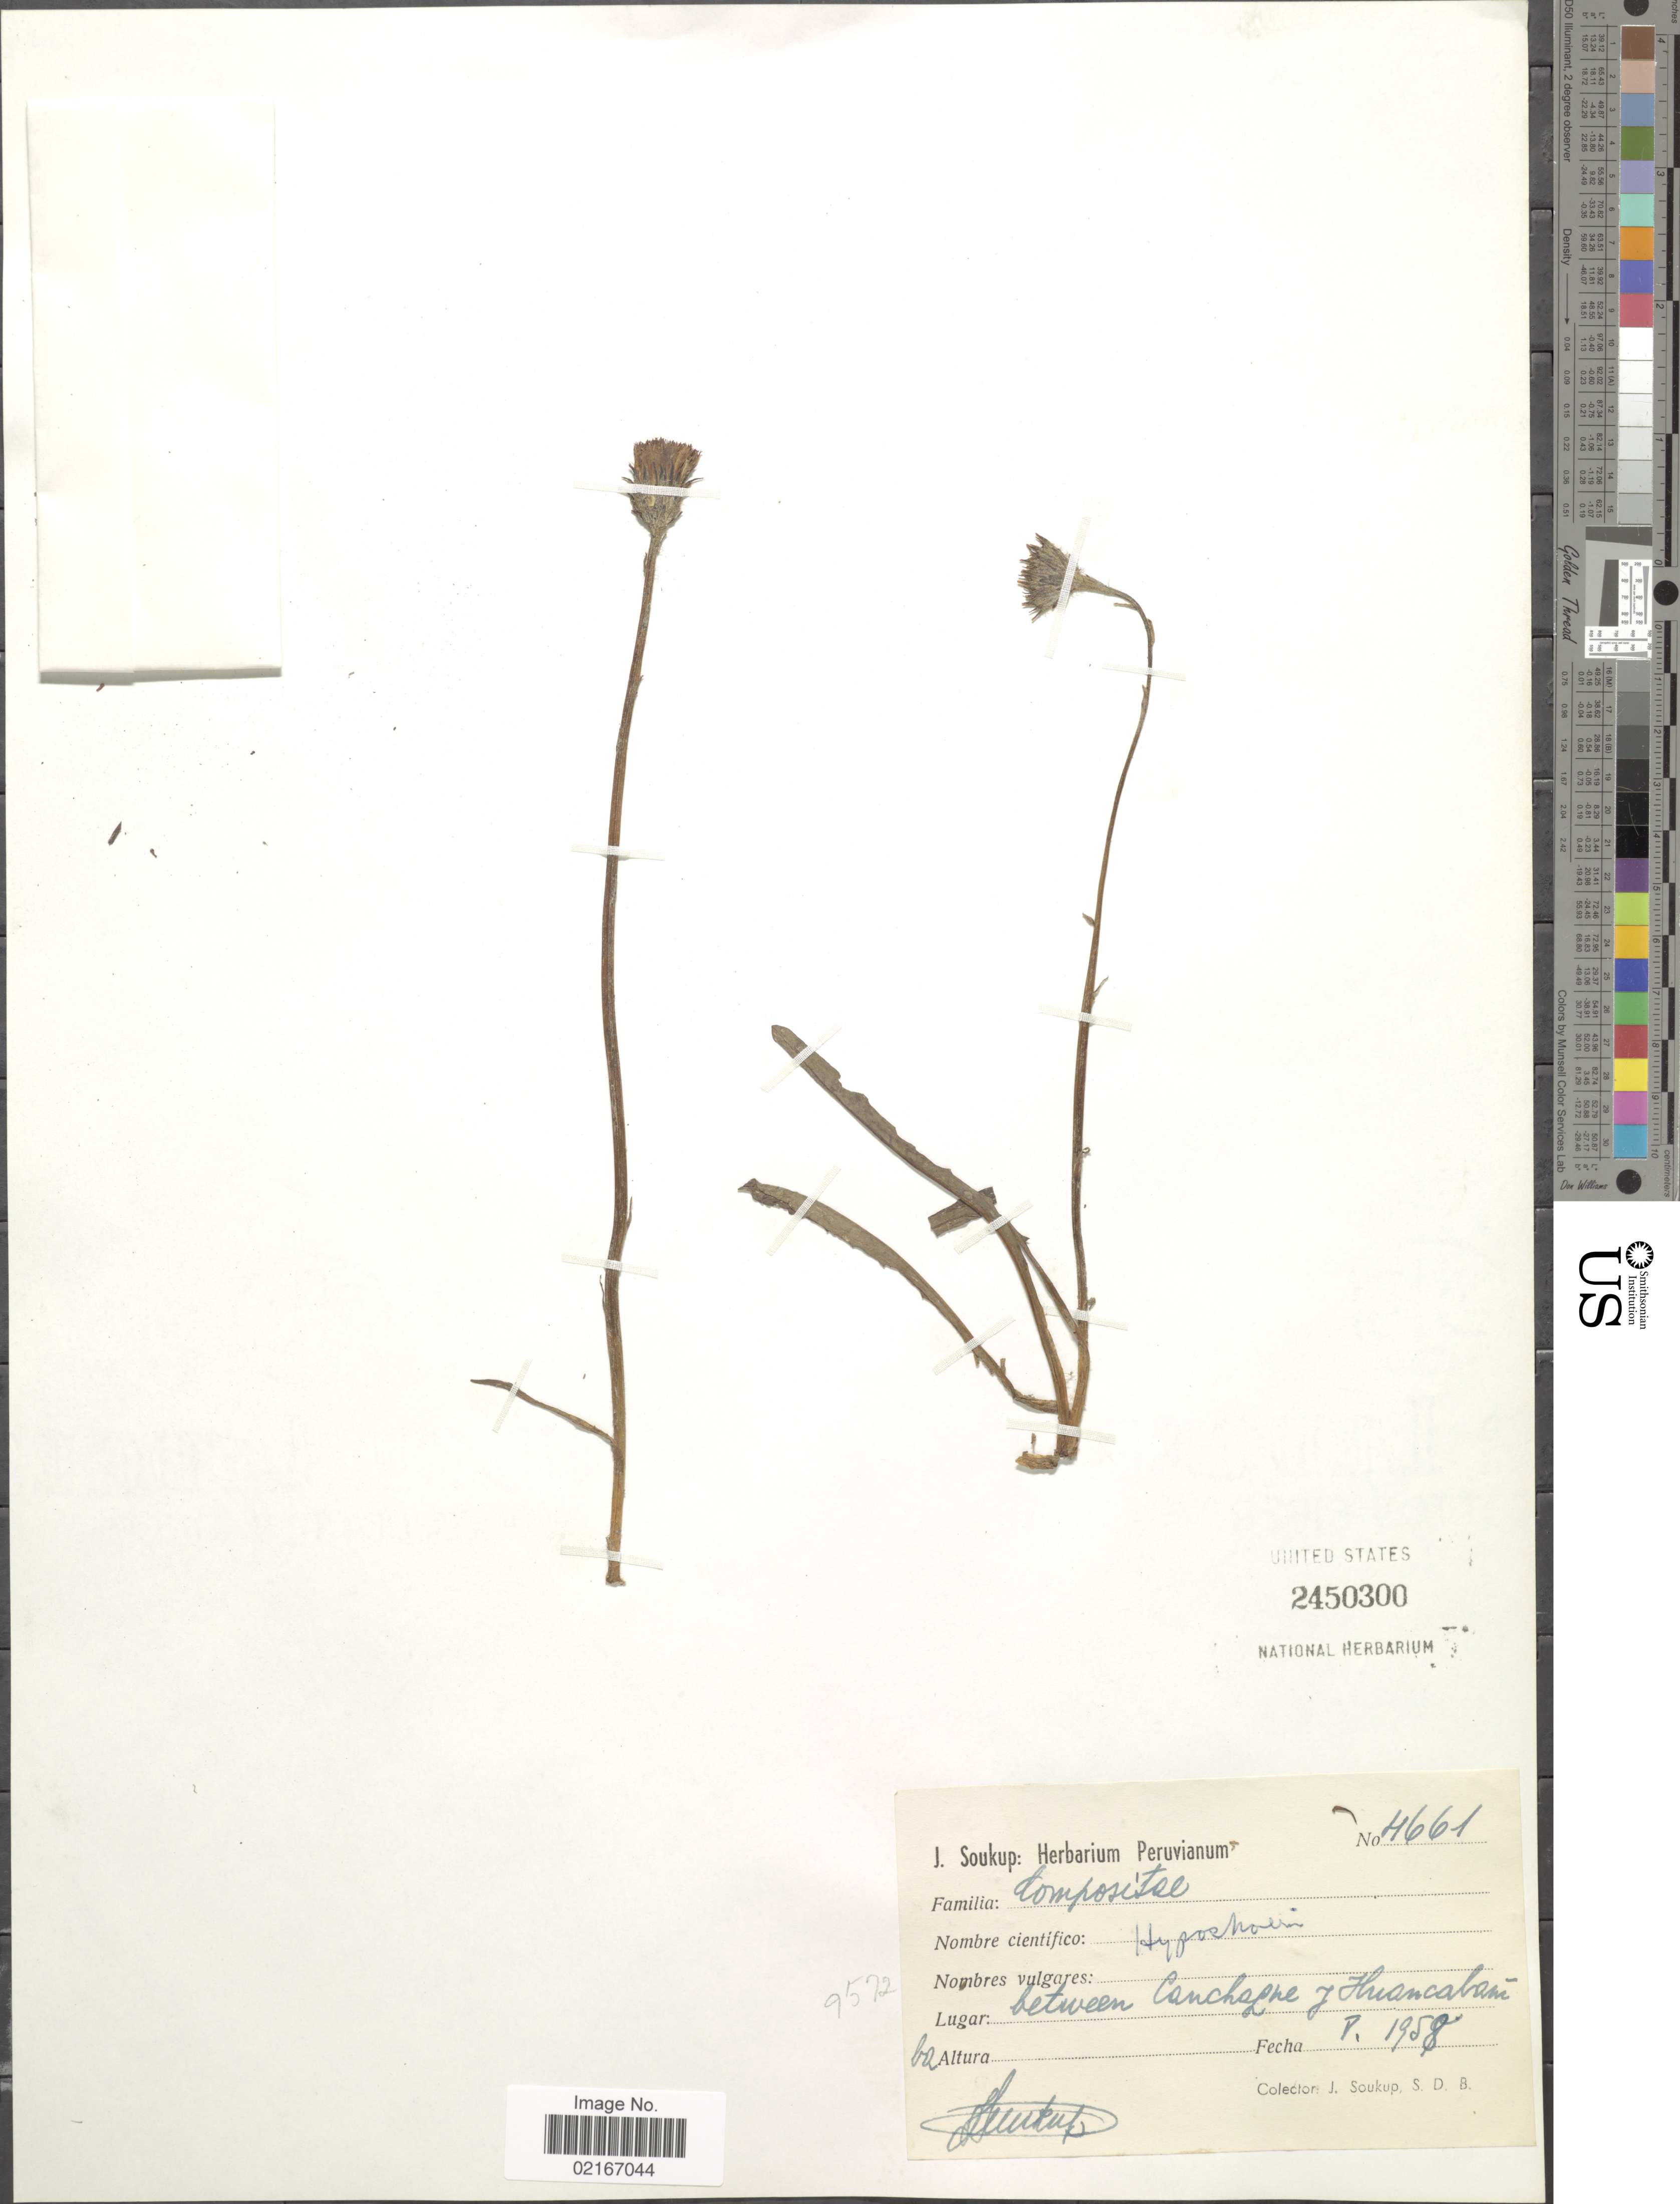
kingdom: Plantae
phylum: Tracheophyta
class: Magnoliopsida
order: Asterales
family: Asteraceae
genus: Hypochaeris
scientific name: Hypochaeris sp.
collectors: J. Soukup & S. D. B.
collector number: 4661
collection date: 1958-08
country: Peru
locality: Between Canchaque y Huancabamba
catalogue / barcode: US 2450300